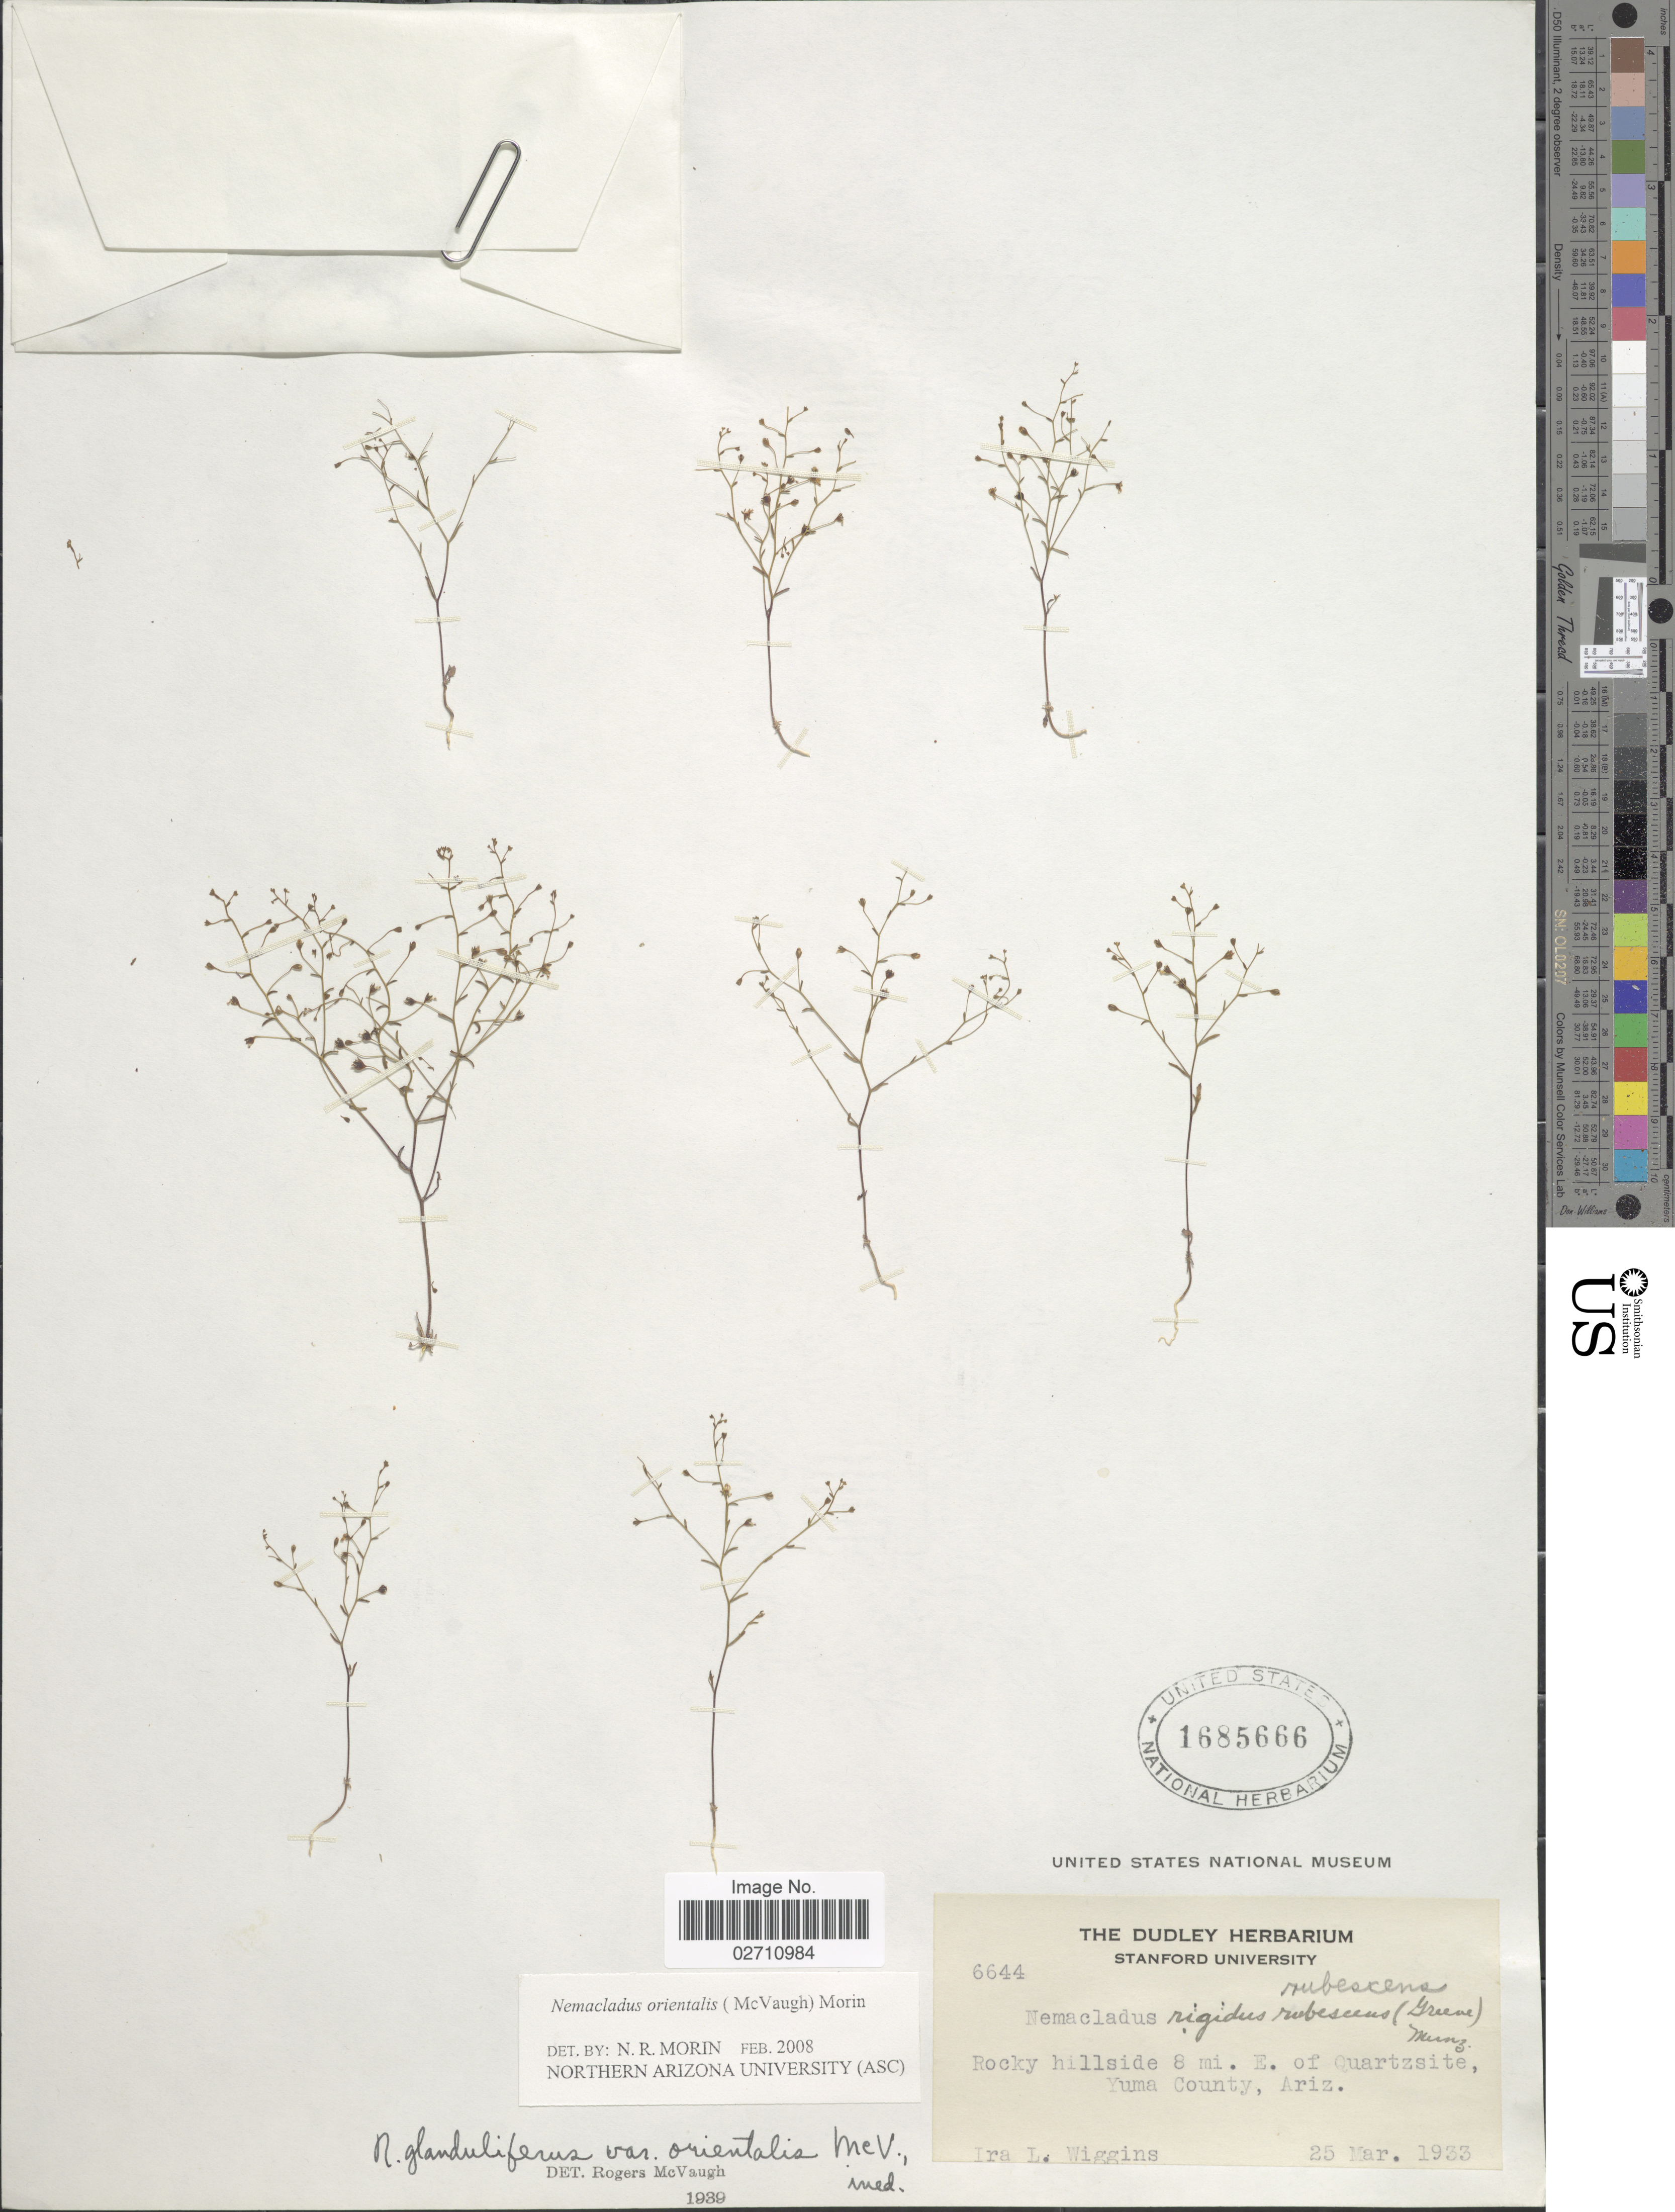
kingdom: Plantae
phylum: Tracheophyta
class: Magnoliopsida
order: Asterales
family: Campanulaceae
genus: Nemacladus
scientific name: Nemacladus orientalis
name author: (McVaugh) Morin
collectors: I. L. Wiggins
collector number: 6644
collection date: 1933-03-25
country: United States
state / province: Arizona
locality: Rocky hillside 8 mi. E. of Quartzsite, Yuma County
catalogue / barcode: US 1685666